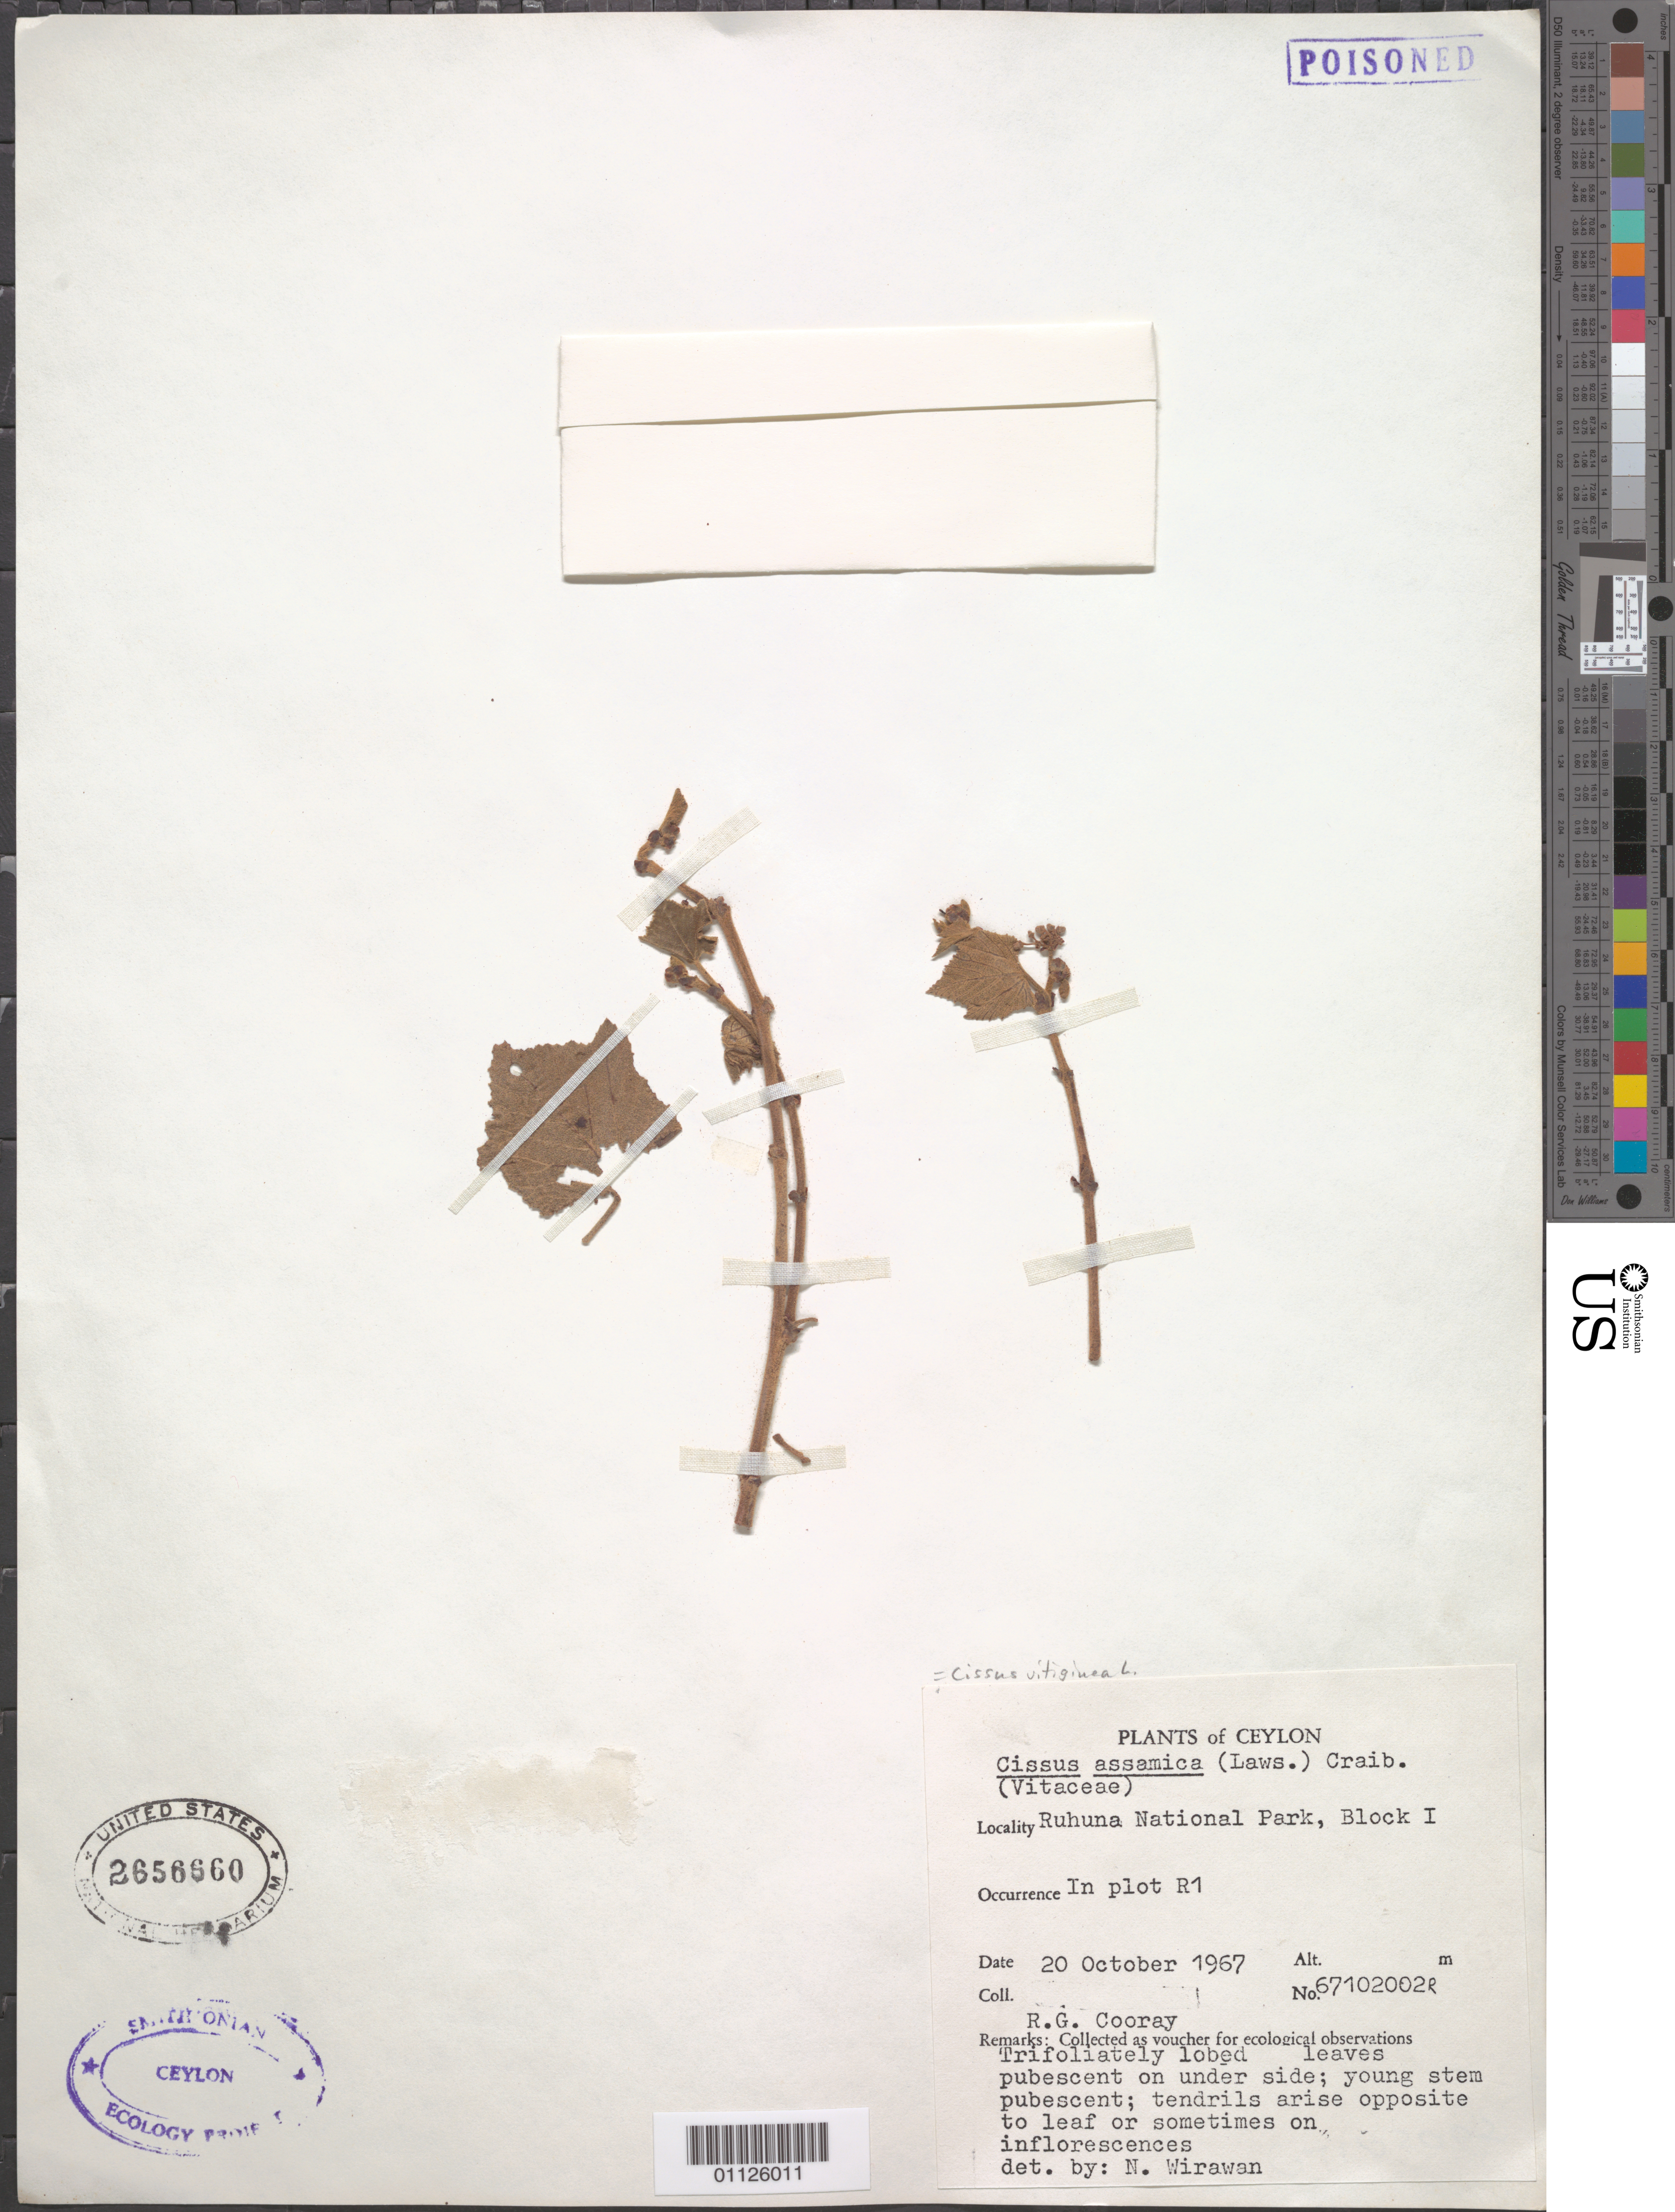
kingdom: Plantae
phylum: Tracheophyta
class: Magnoliopsida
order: Vitales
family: Vitaceae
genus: Cissus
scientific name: Cissus vitiginea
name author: L.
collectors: R. Cooray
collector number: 67102002 R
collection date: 1967-10-20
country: Sri Lanka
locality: Ruhuna National Park, Block 1, in plot R1.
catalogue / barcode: US 2656660